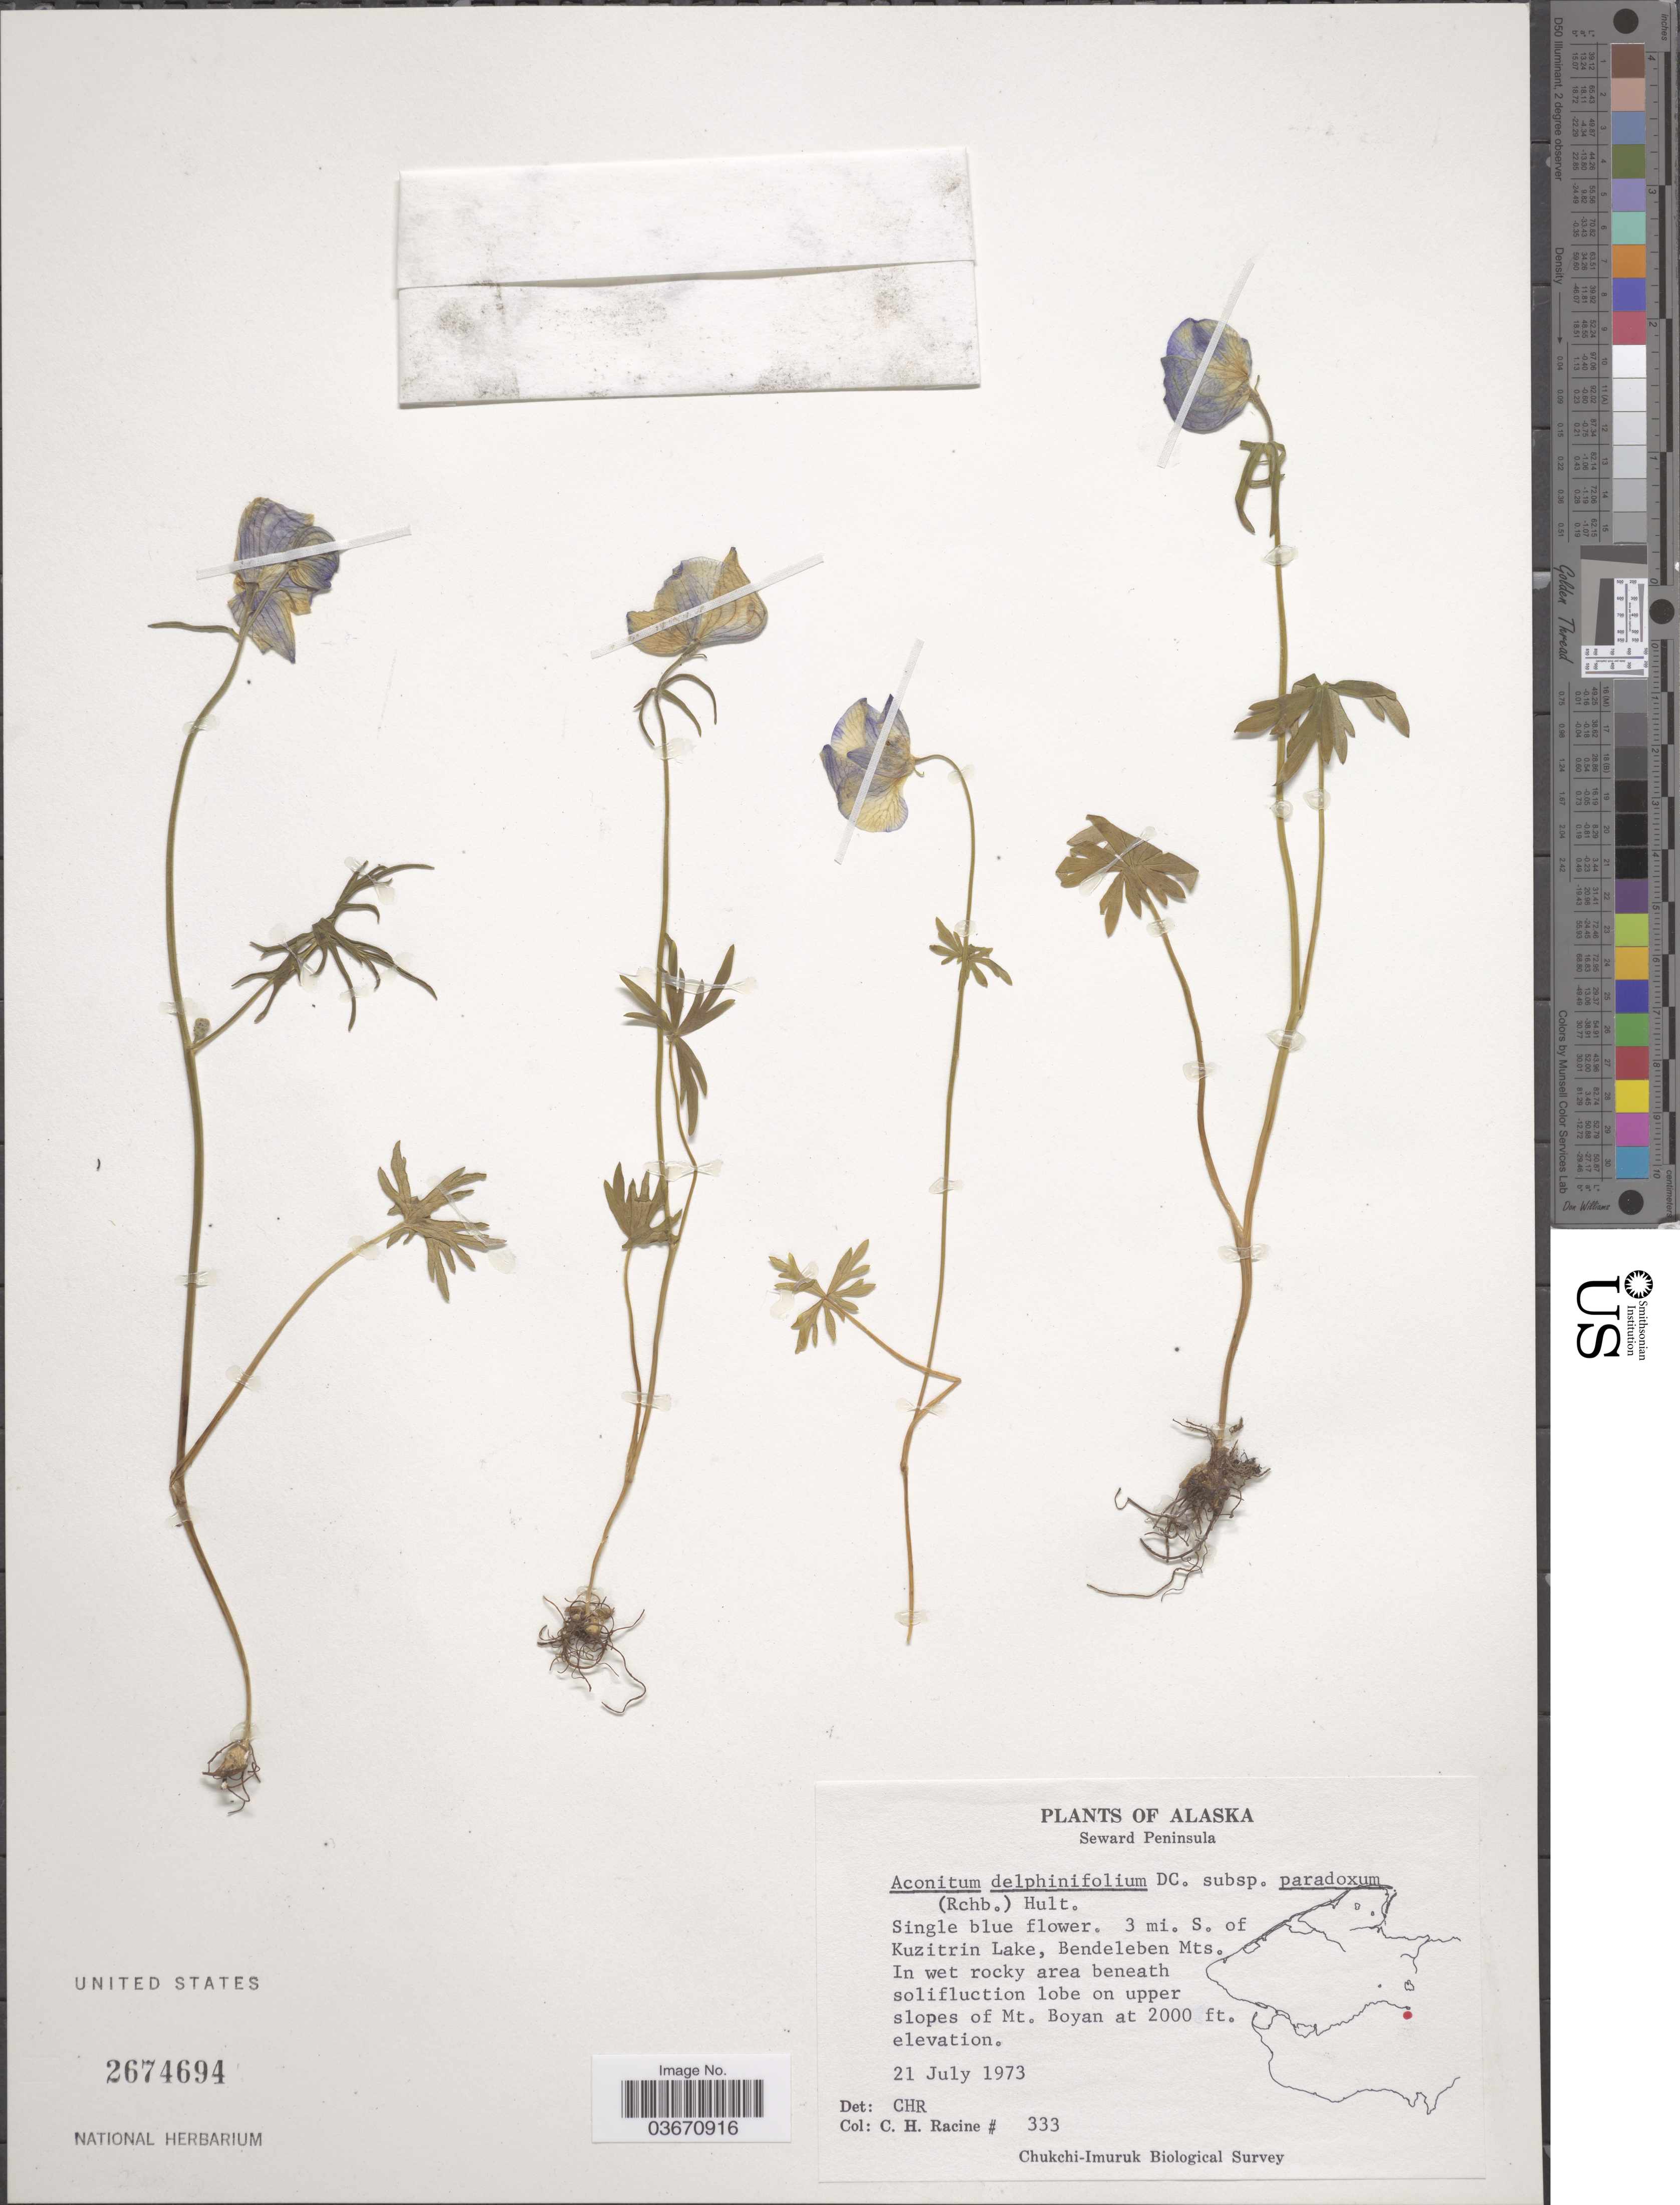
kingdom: Plantae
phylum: Tracheophyta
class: Magnoliopsida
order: Ranunculales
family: Ranunculaceae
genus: Aconitum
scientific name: Aconitum delphinifolium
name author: DC.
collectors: C. Racine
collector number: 333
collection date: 1973-07-21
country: United States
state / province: Alaska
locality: Seward Peninsula. 3 mi. S. of Kuzitrin Lake, Bendeleben Mts. Upper slopes of Mt. Boyan.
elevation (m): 610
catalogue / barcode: US 2674694